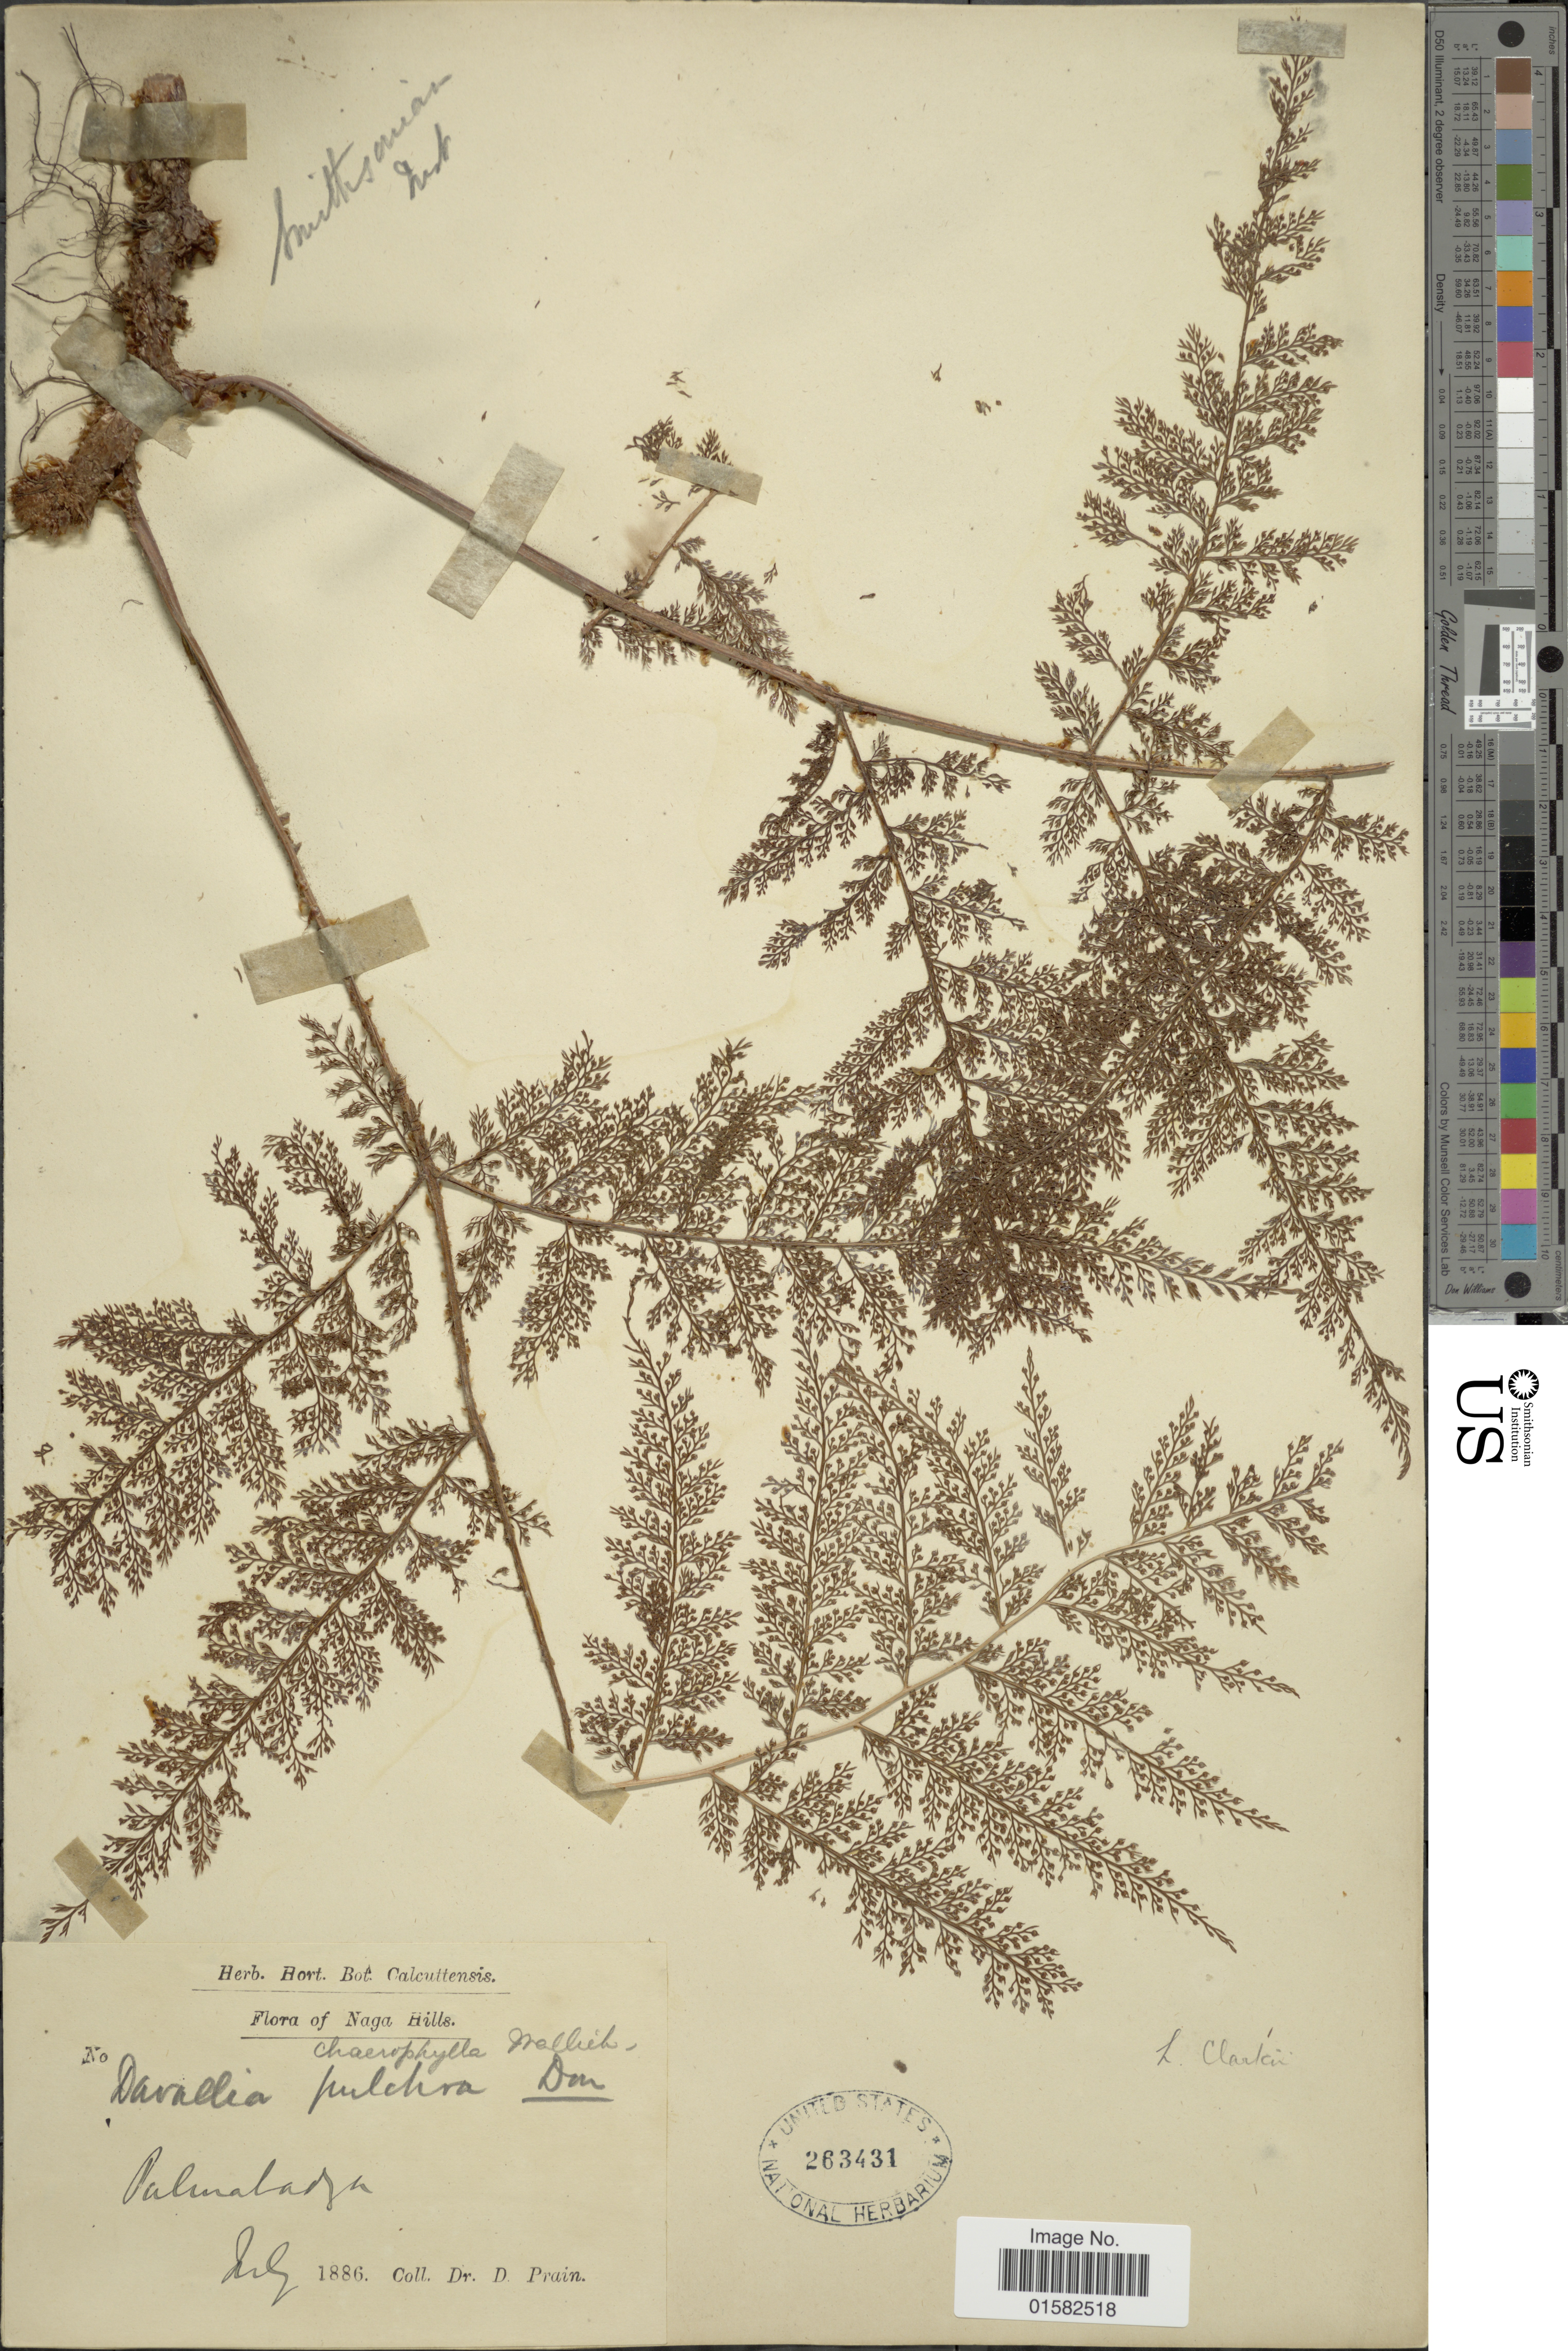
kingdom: Plantae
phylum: Tracheophyta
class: Polypodiopsida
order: Polypodiales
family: Davalliaceae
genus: Araiostegiella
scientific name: Araiostegiella hookeri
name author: (Bedd.) Fraser-Jenk.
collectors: D. Prain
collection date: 1886-07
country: India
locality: Naga Hills, Palmaladja [interpreted]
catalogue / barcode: US 263431